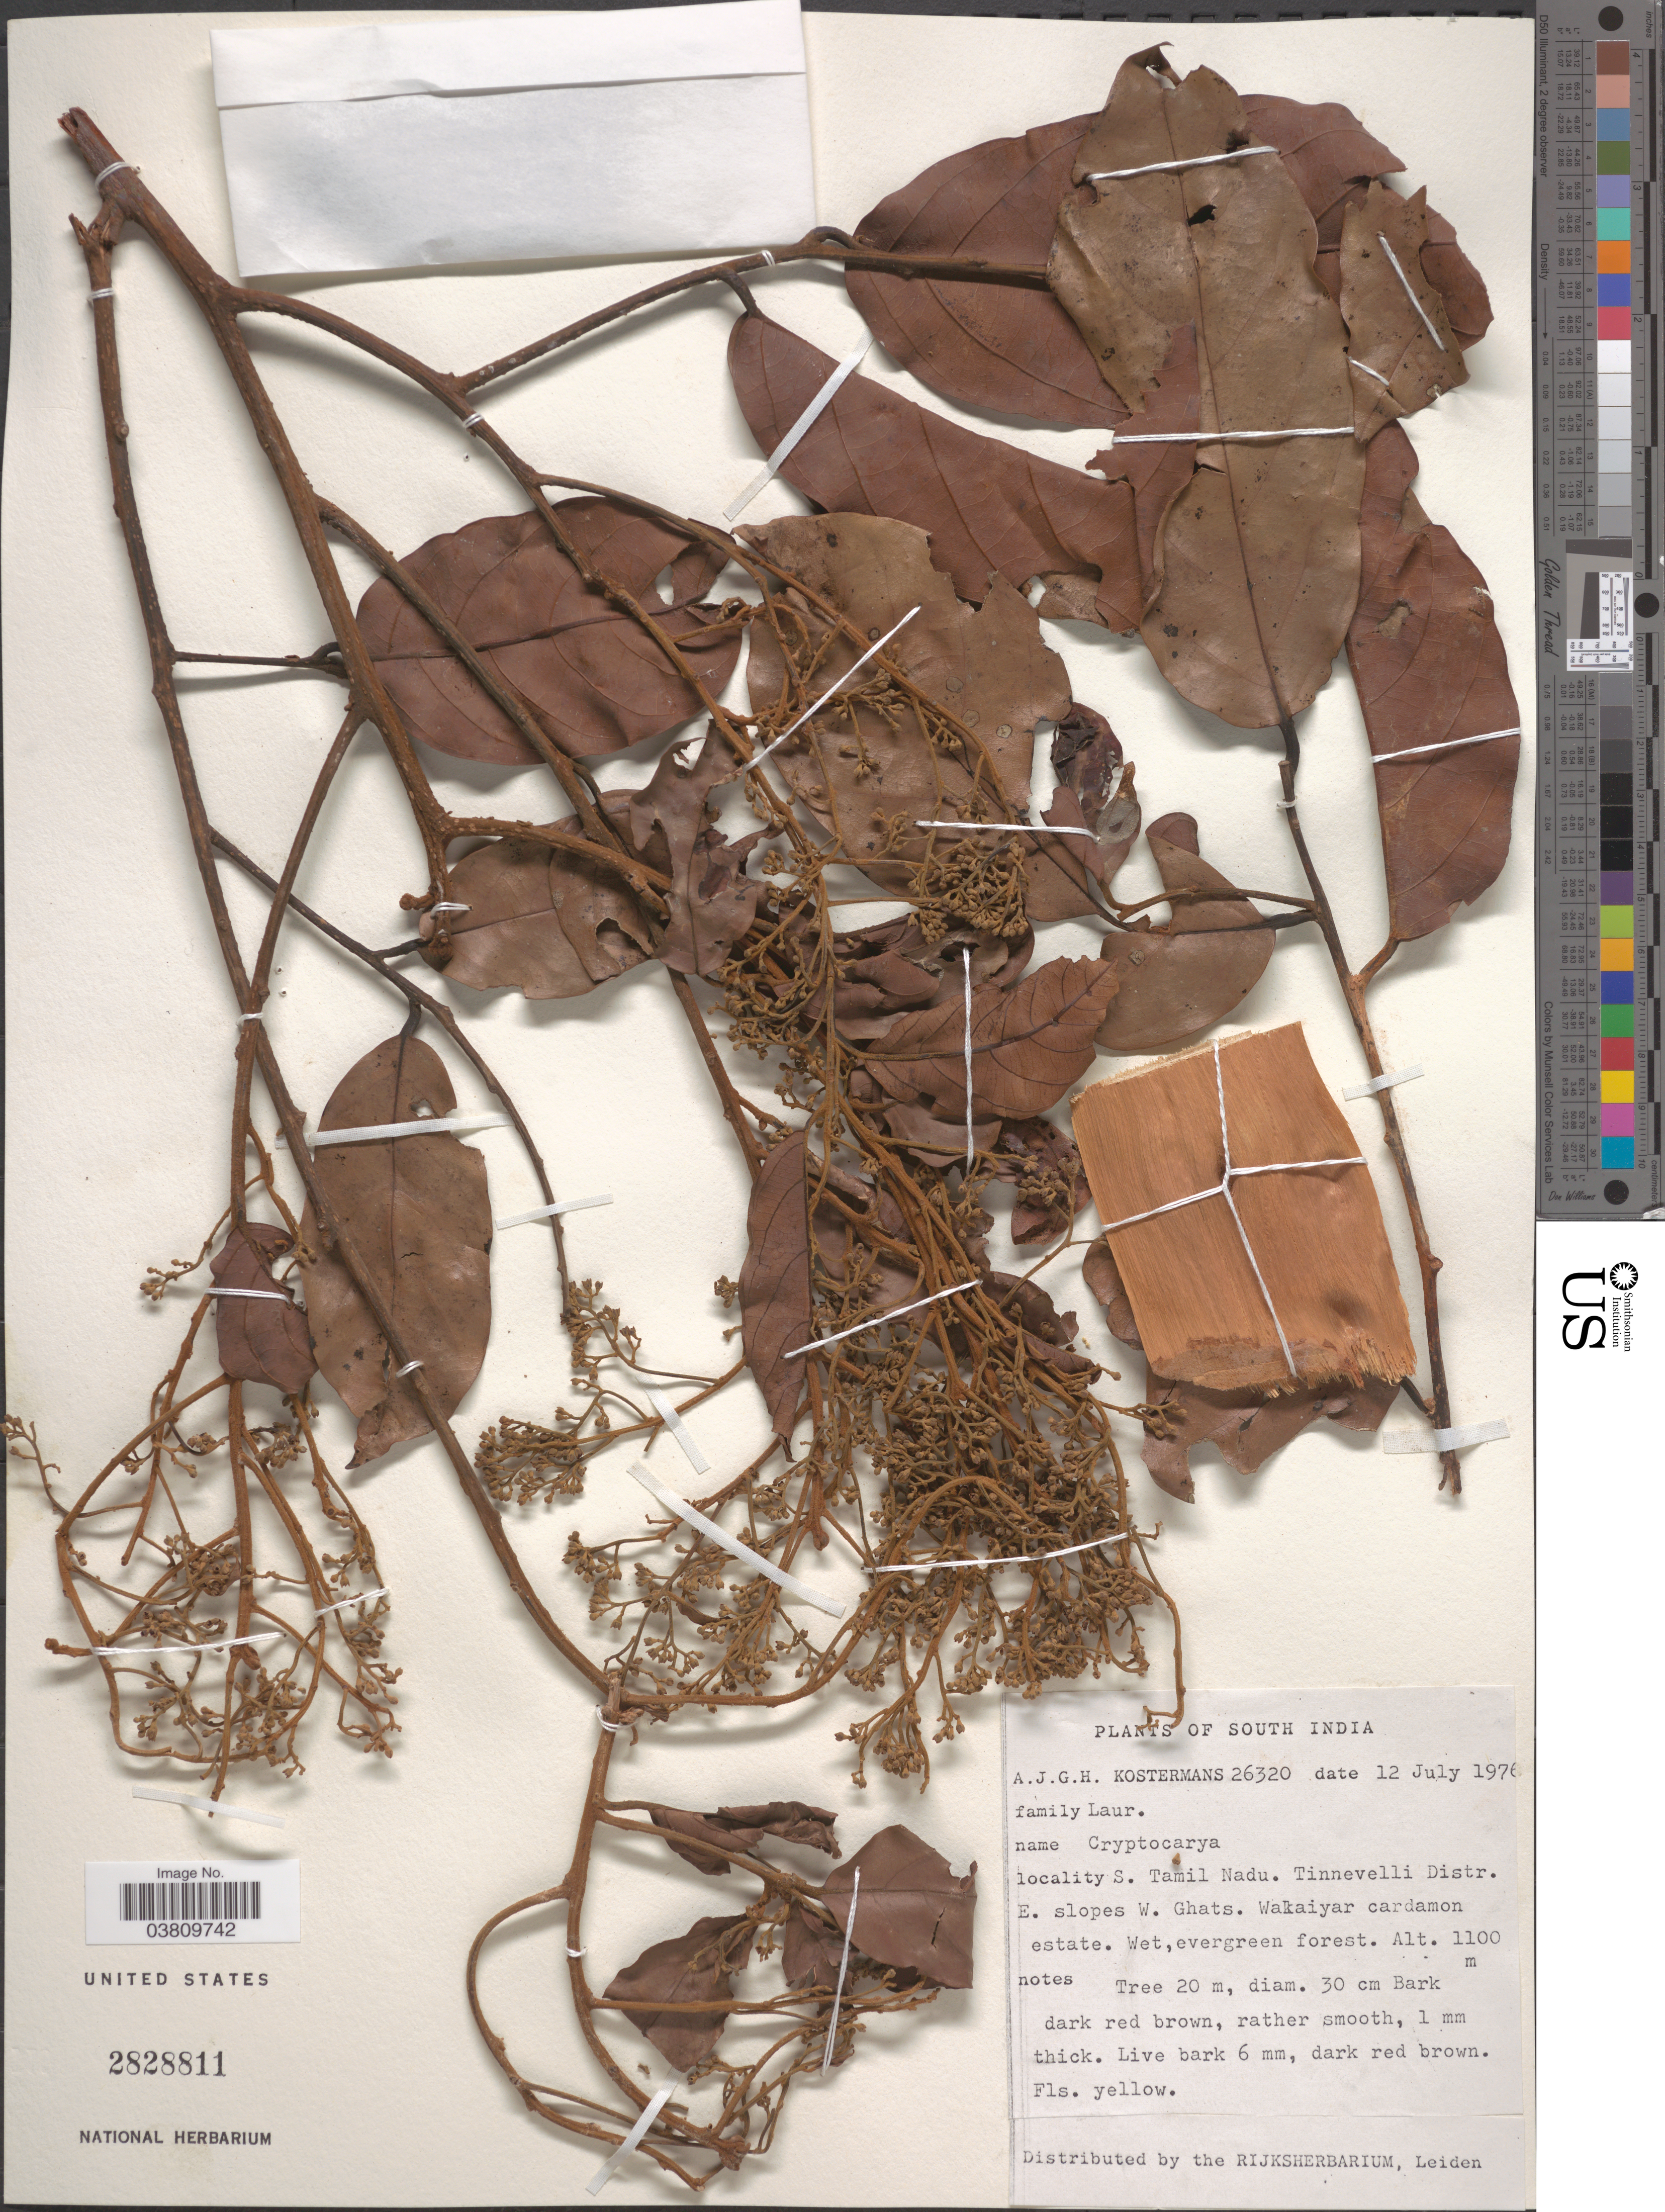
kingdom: Plantae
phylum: Tracheophyta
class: Magnoliopsida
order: Laurales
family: Lauraceae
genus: Cryptocarya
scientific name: Cryptocarya sp.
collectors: A. J. G. Kostermans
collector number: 26320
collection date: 1976-07-12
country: India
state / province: Tamil Nadu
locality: South India. S. Tamil Nadu. Tinnevelli Distr. E. slopes W. Ghats. Wakaiyar cardamon estate.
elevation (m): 1100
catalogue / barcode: US 2828811